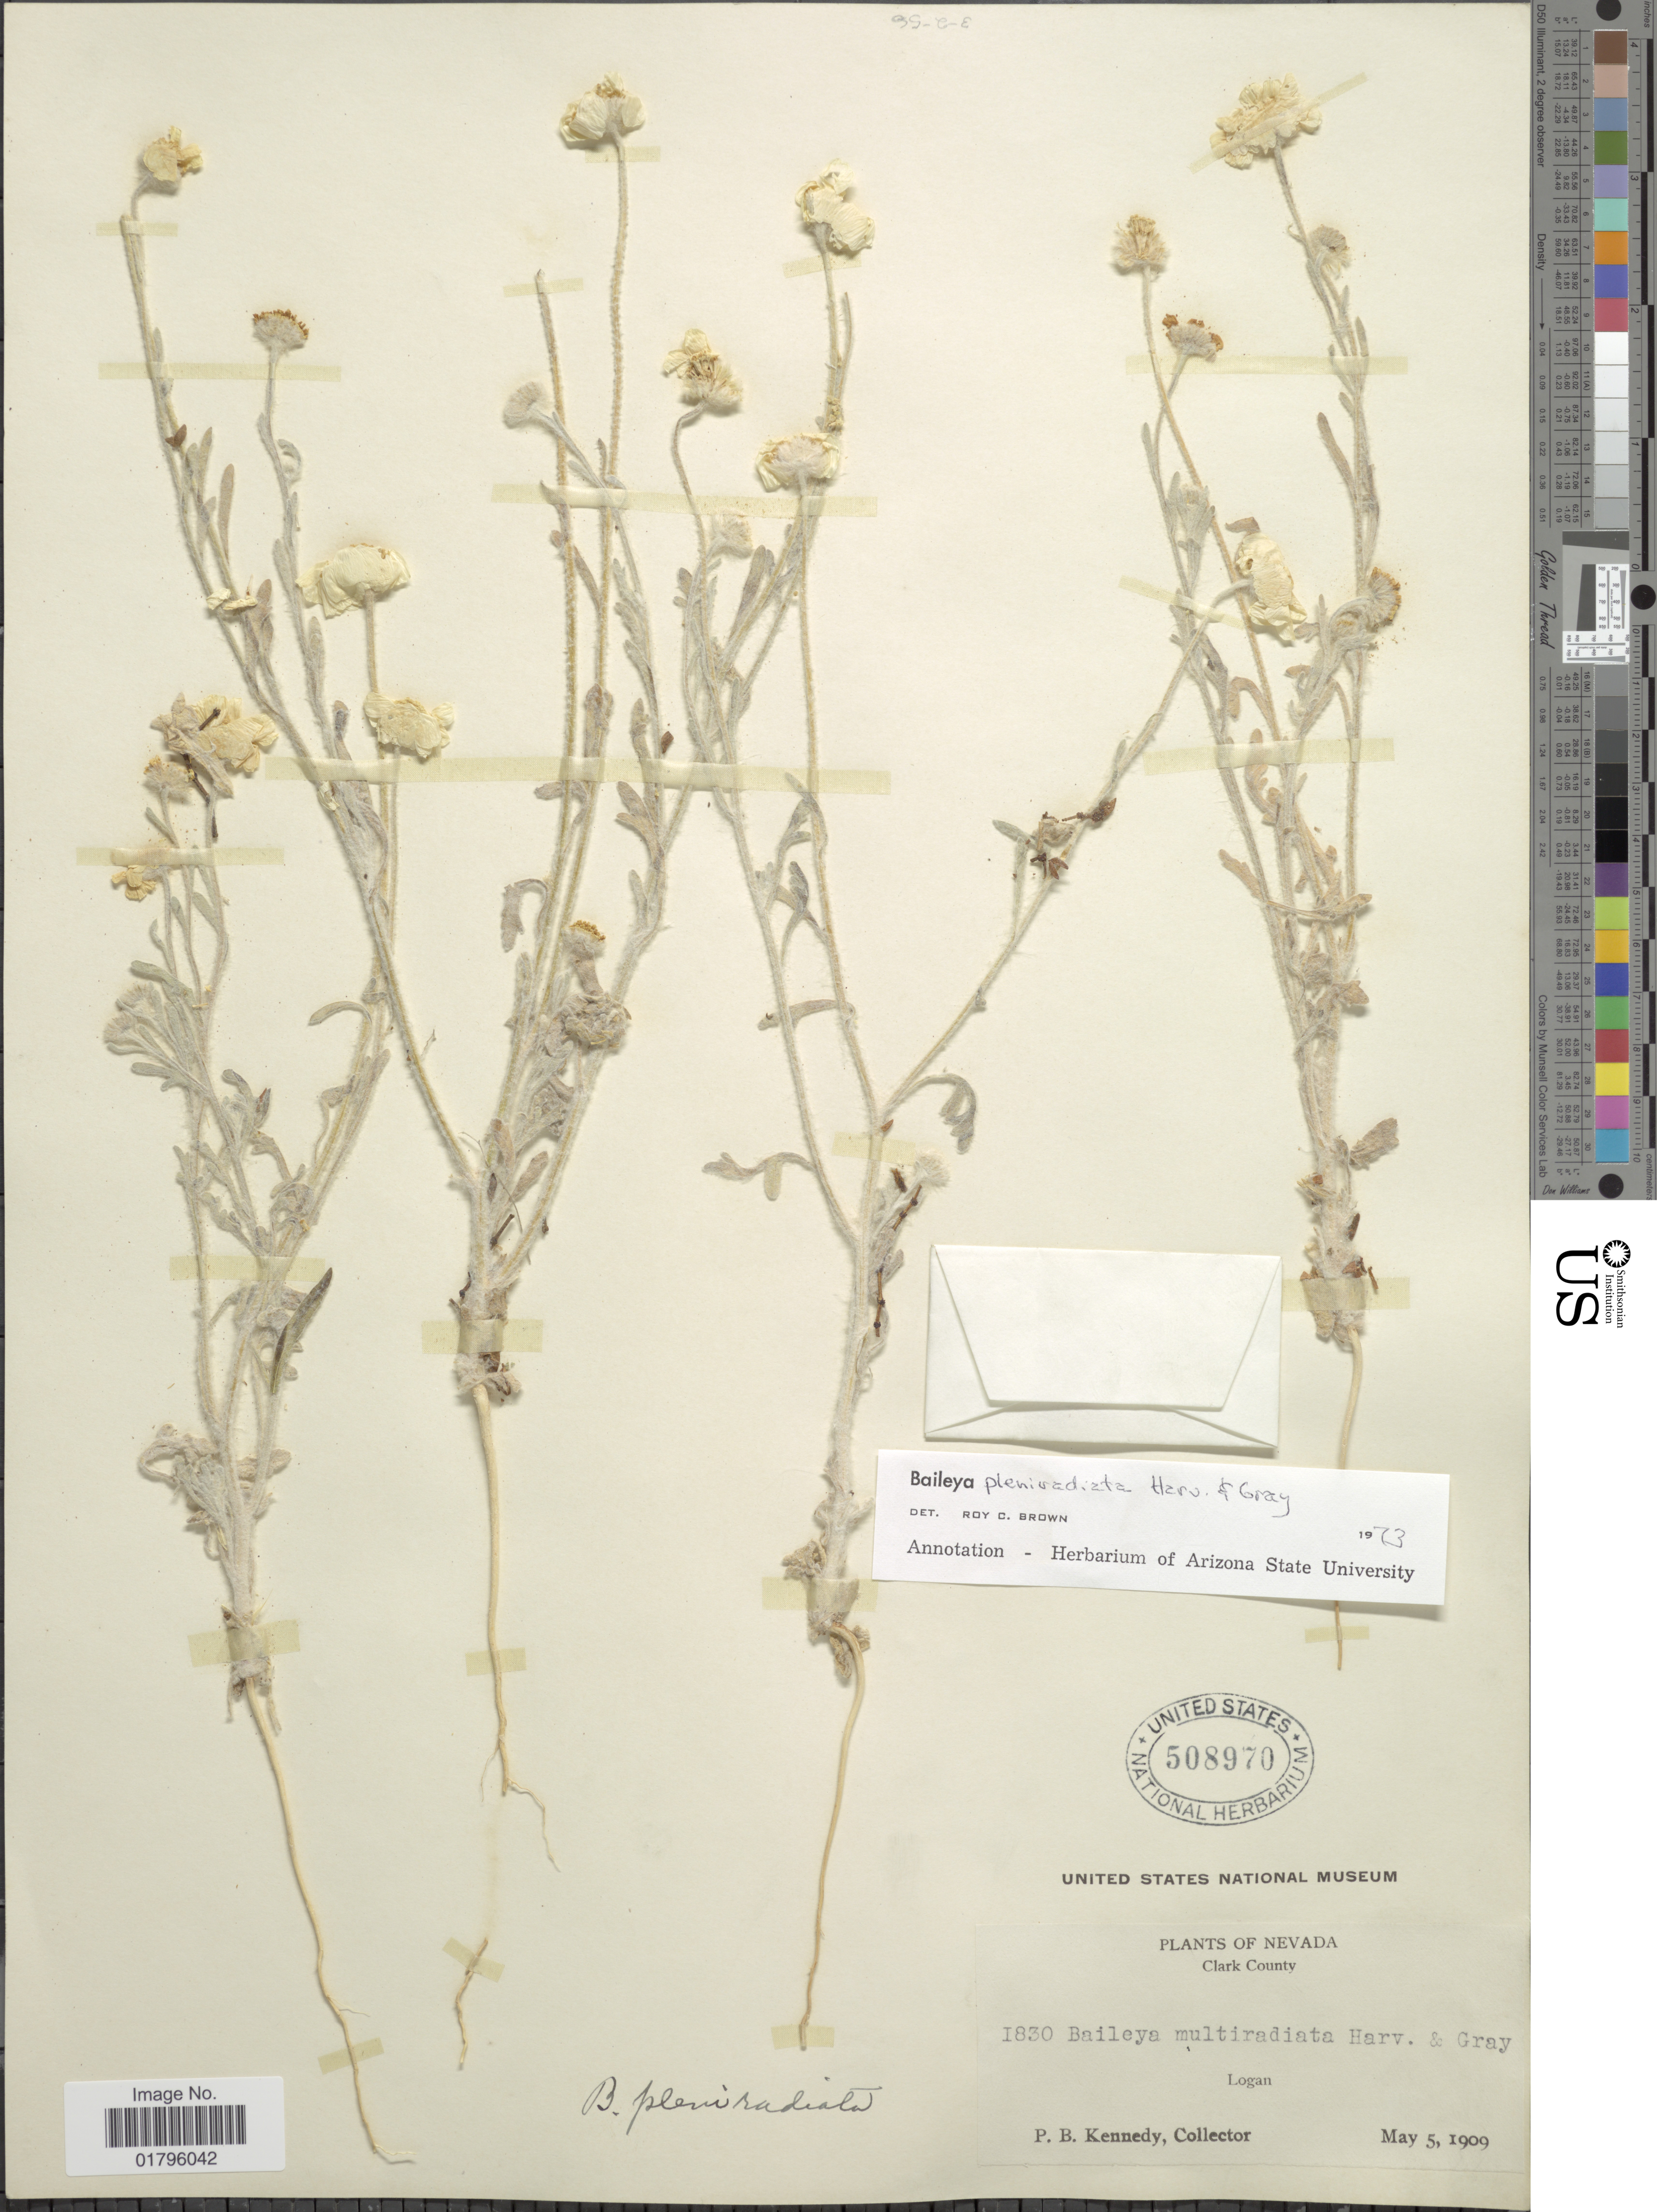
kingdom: Plantae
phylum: Tracheophyta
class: Magnoliopsida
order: Asterales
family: Asteraceae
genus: Baileya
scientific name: Baileya pleniradiata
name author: Harv. & A. Gray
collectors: P. B. Kennedy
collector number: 1830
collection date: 1909-05-05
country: United States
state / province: Nevada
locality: Nevada, Clark County. Logan.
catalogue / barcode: US 508970